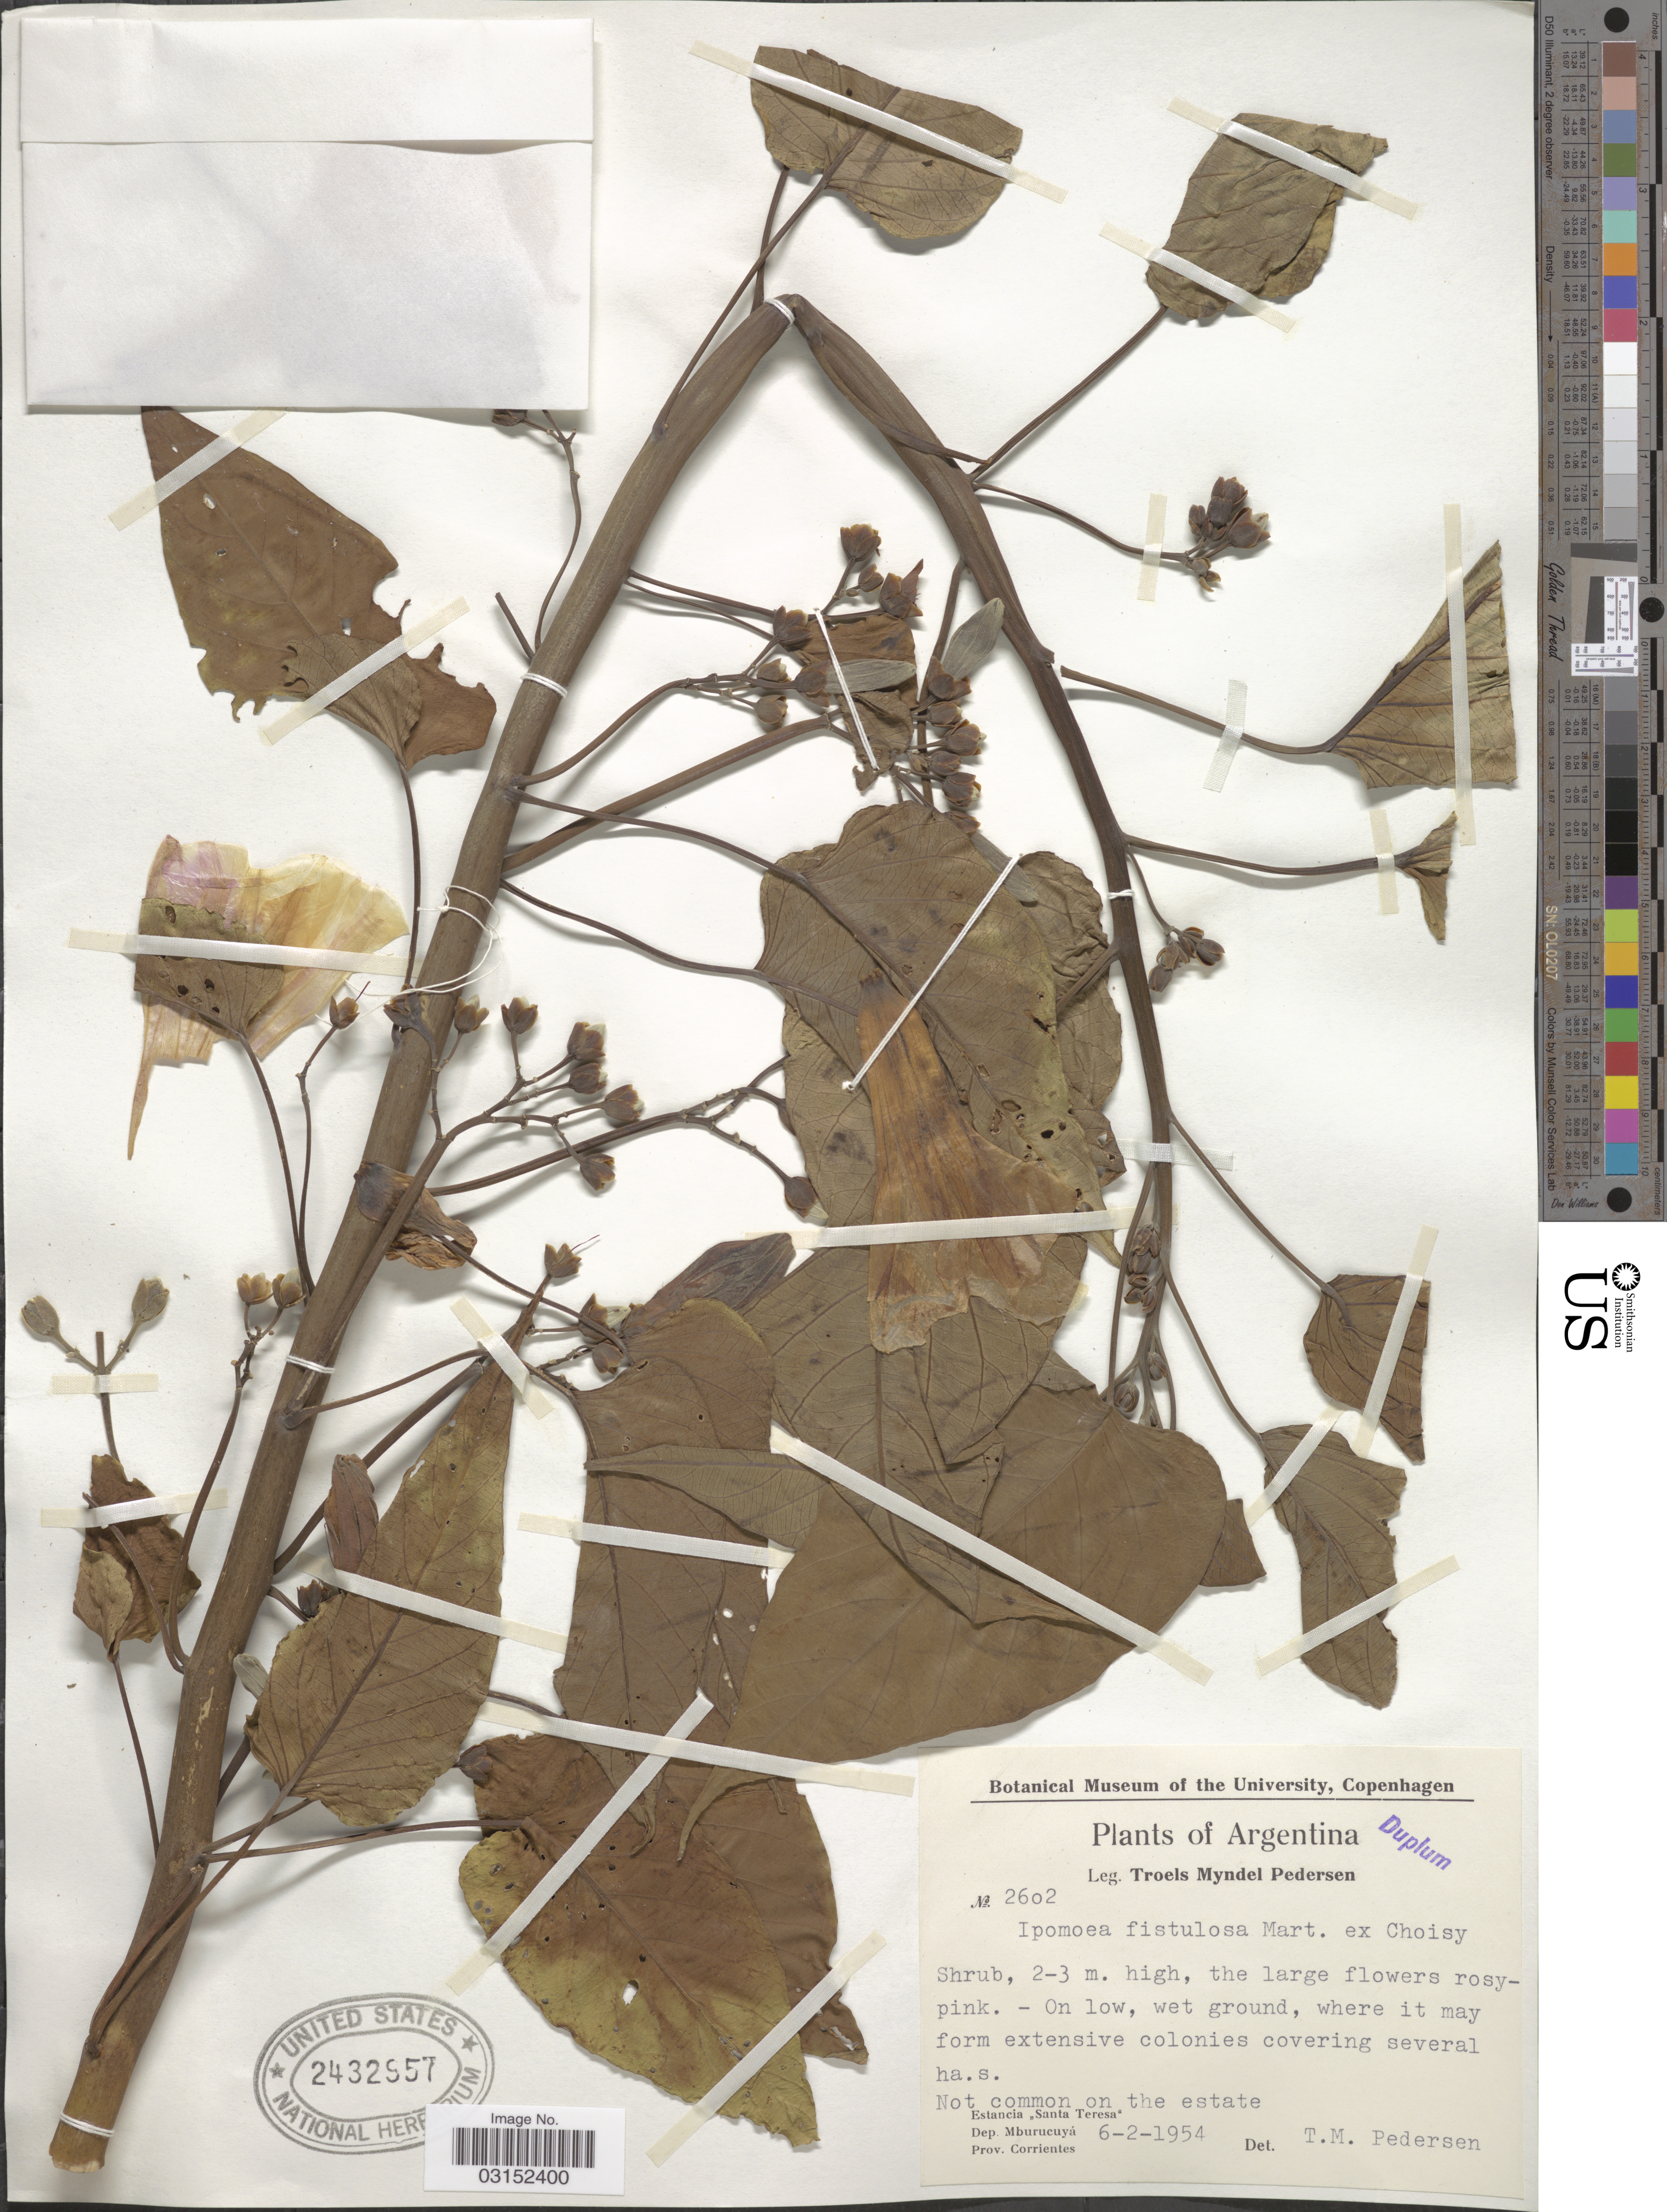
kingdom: Plantae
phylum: Tracheophyta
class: Magnoliopsida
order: Solanales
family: Convolvulaceae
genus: Ipomoea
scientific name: Ipomoea carnea subsp. fistulosa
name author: (Mart. ex Choisy) D.F. Austin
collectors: T. Pederson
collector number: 2602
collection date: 1954-02-06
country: Argentina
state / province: Corrientes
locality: Estancia "Santa Teresa", Dep. Mburucuyá, Prov. Corrientes.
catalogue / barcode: US 2432957